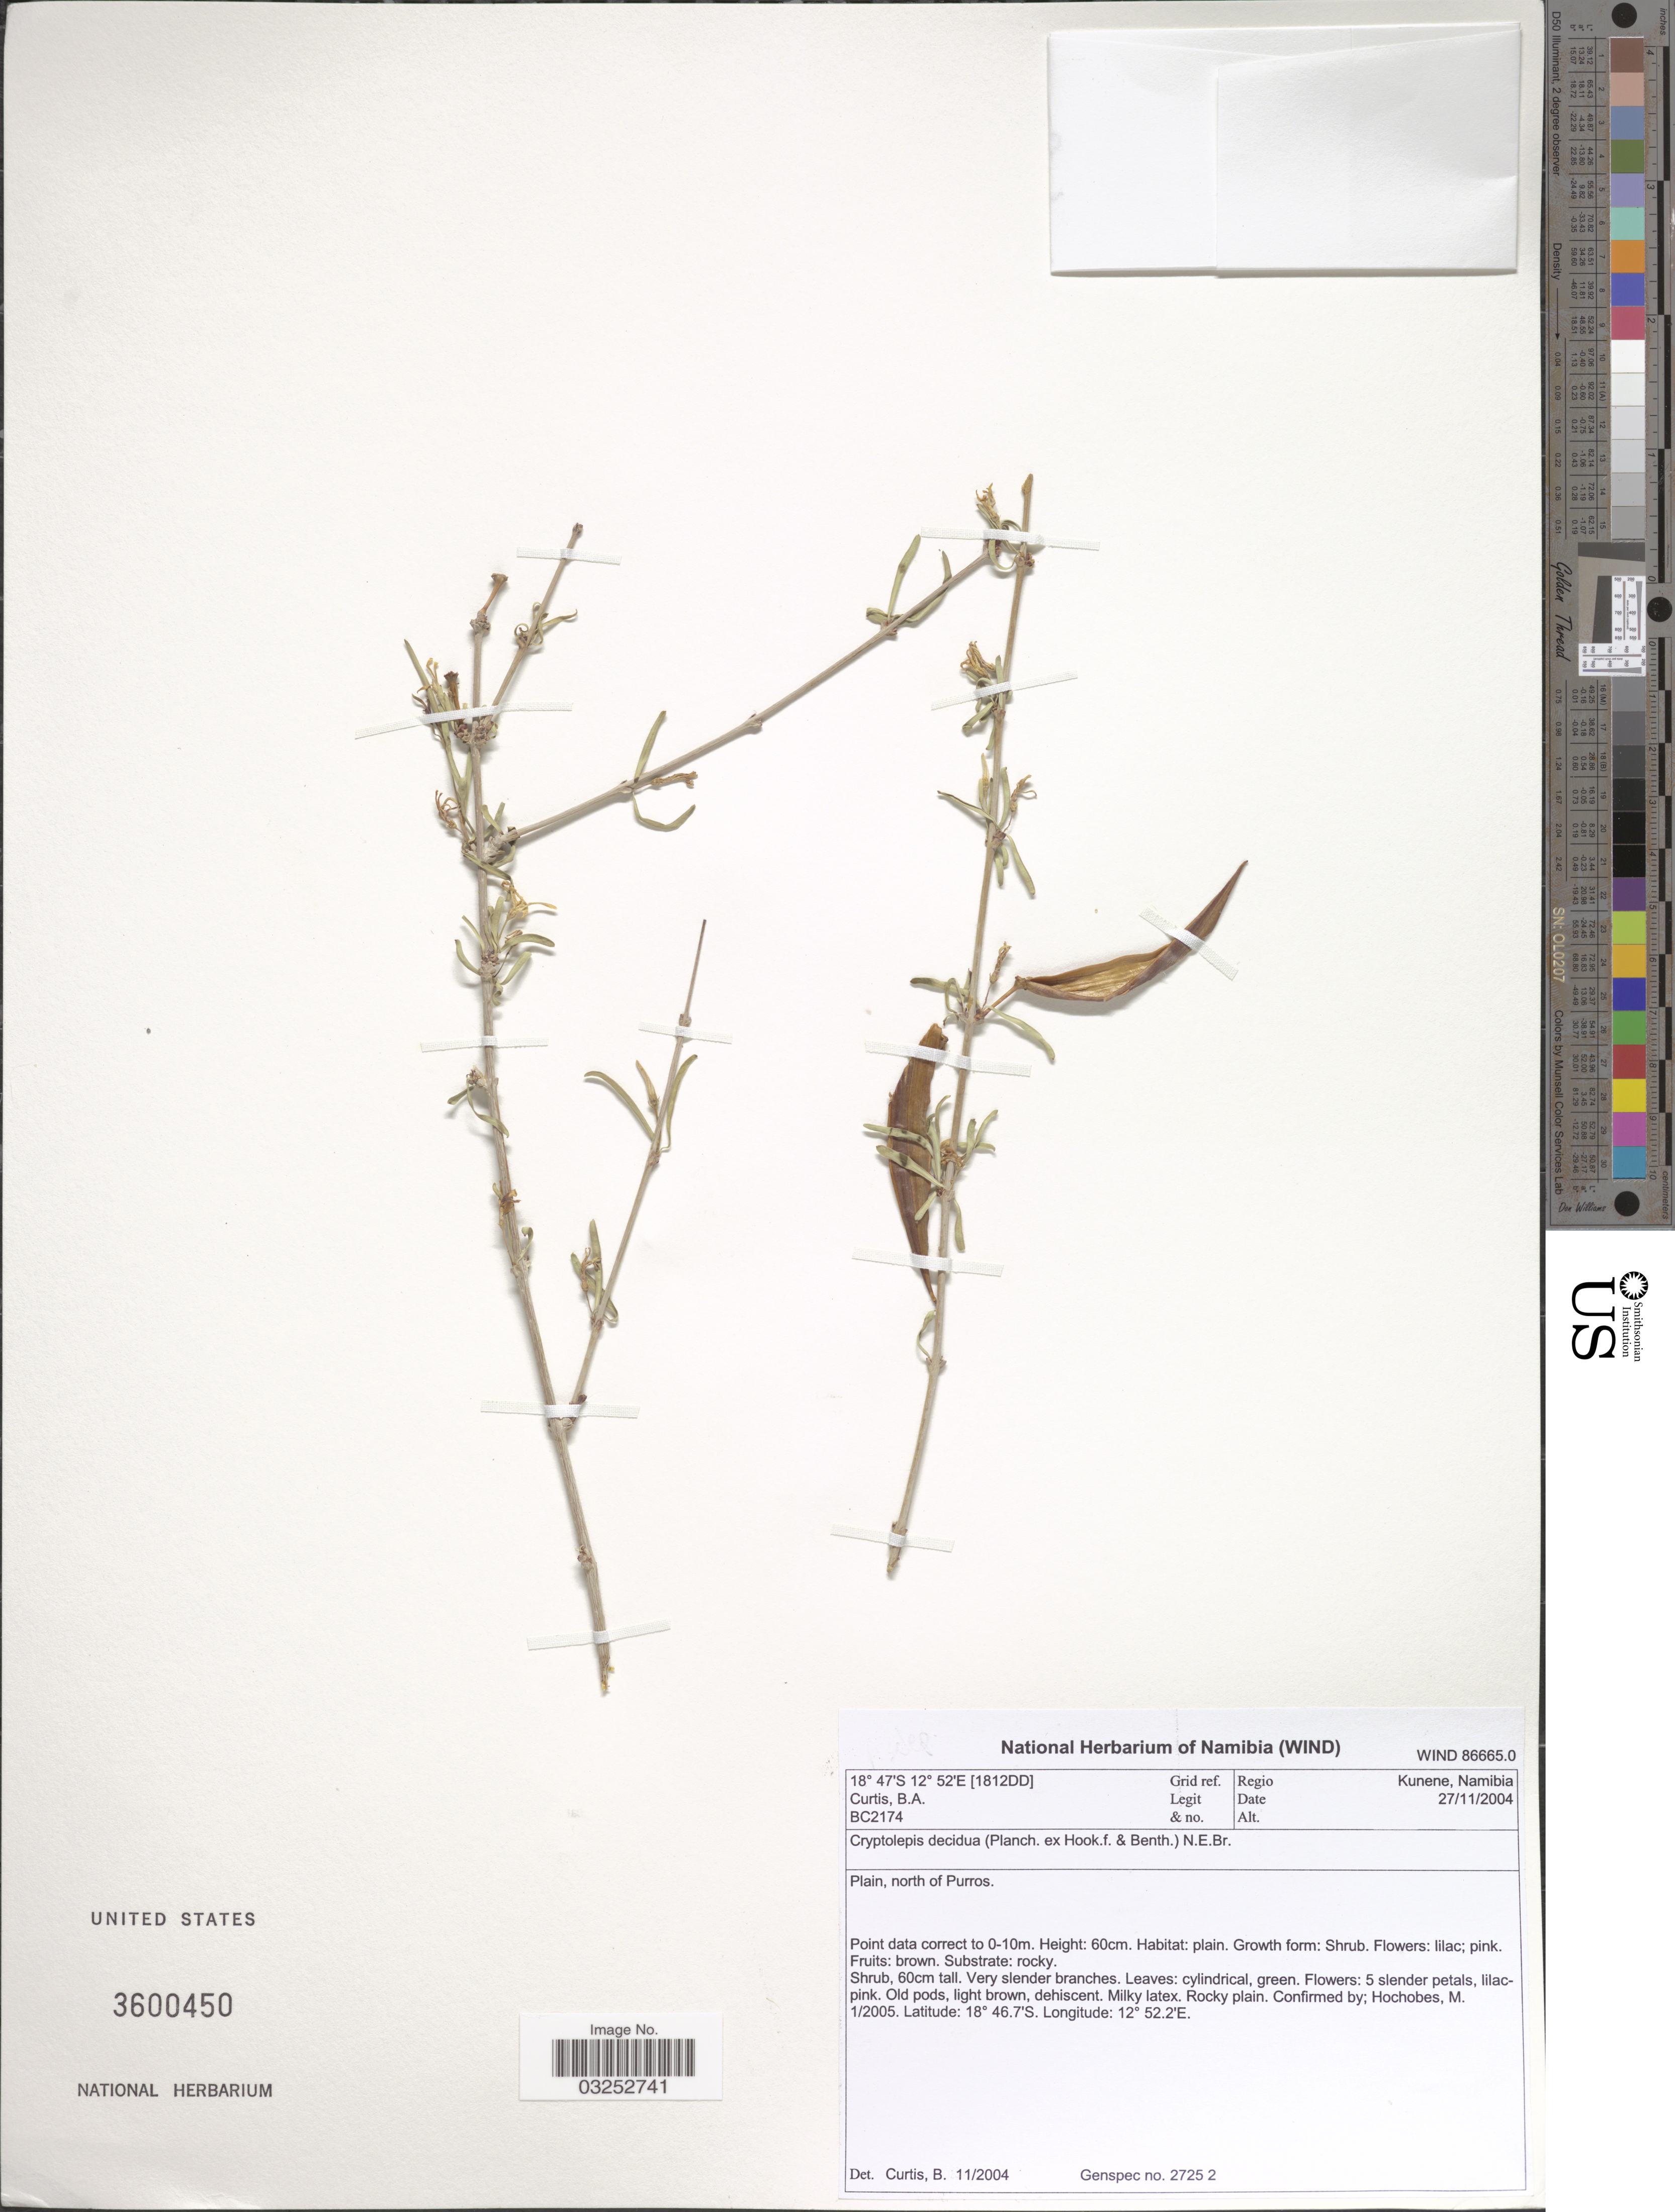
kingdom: Plantae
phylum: Tracheophyta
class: Magnoliopsida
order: Gentianales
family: Apocynaceae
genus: Cryptolepis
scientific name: Cryptolepis decidua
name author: (Planch. ex Benth.) N.E. Br.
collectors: B. A. Curtis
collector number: BC2174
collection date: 2004-11-27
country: Namibia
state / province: Kunene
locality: Regio Kunene, Namibia, Grid ref. [1812DD], Plain, north of Purros.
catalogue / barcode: US 3600450